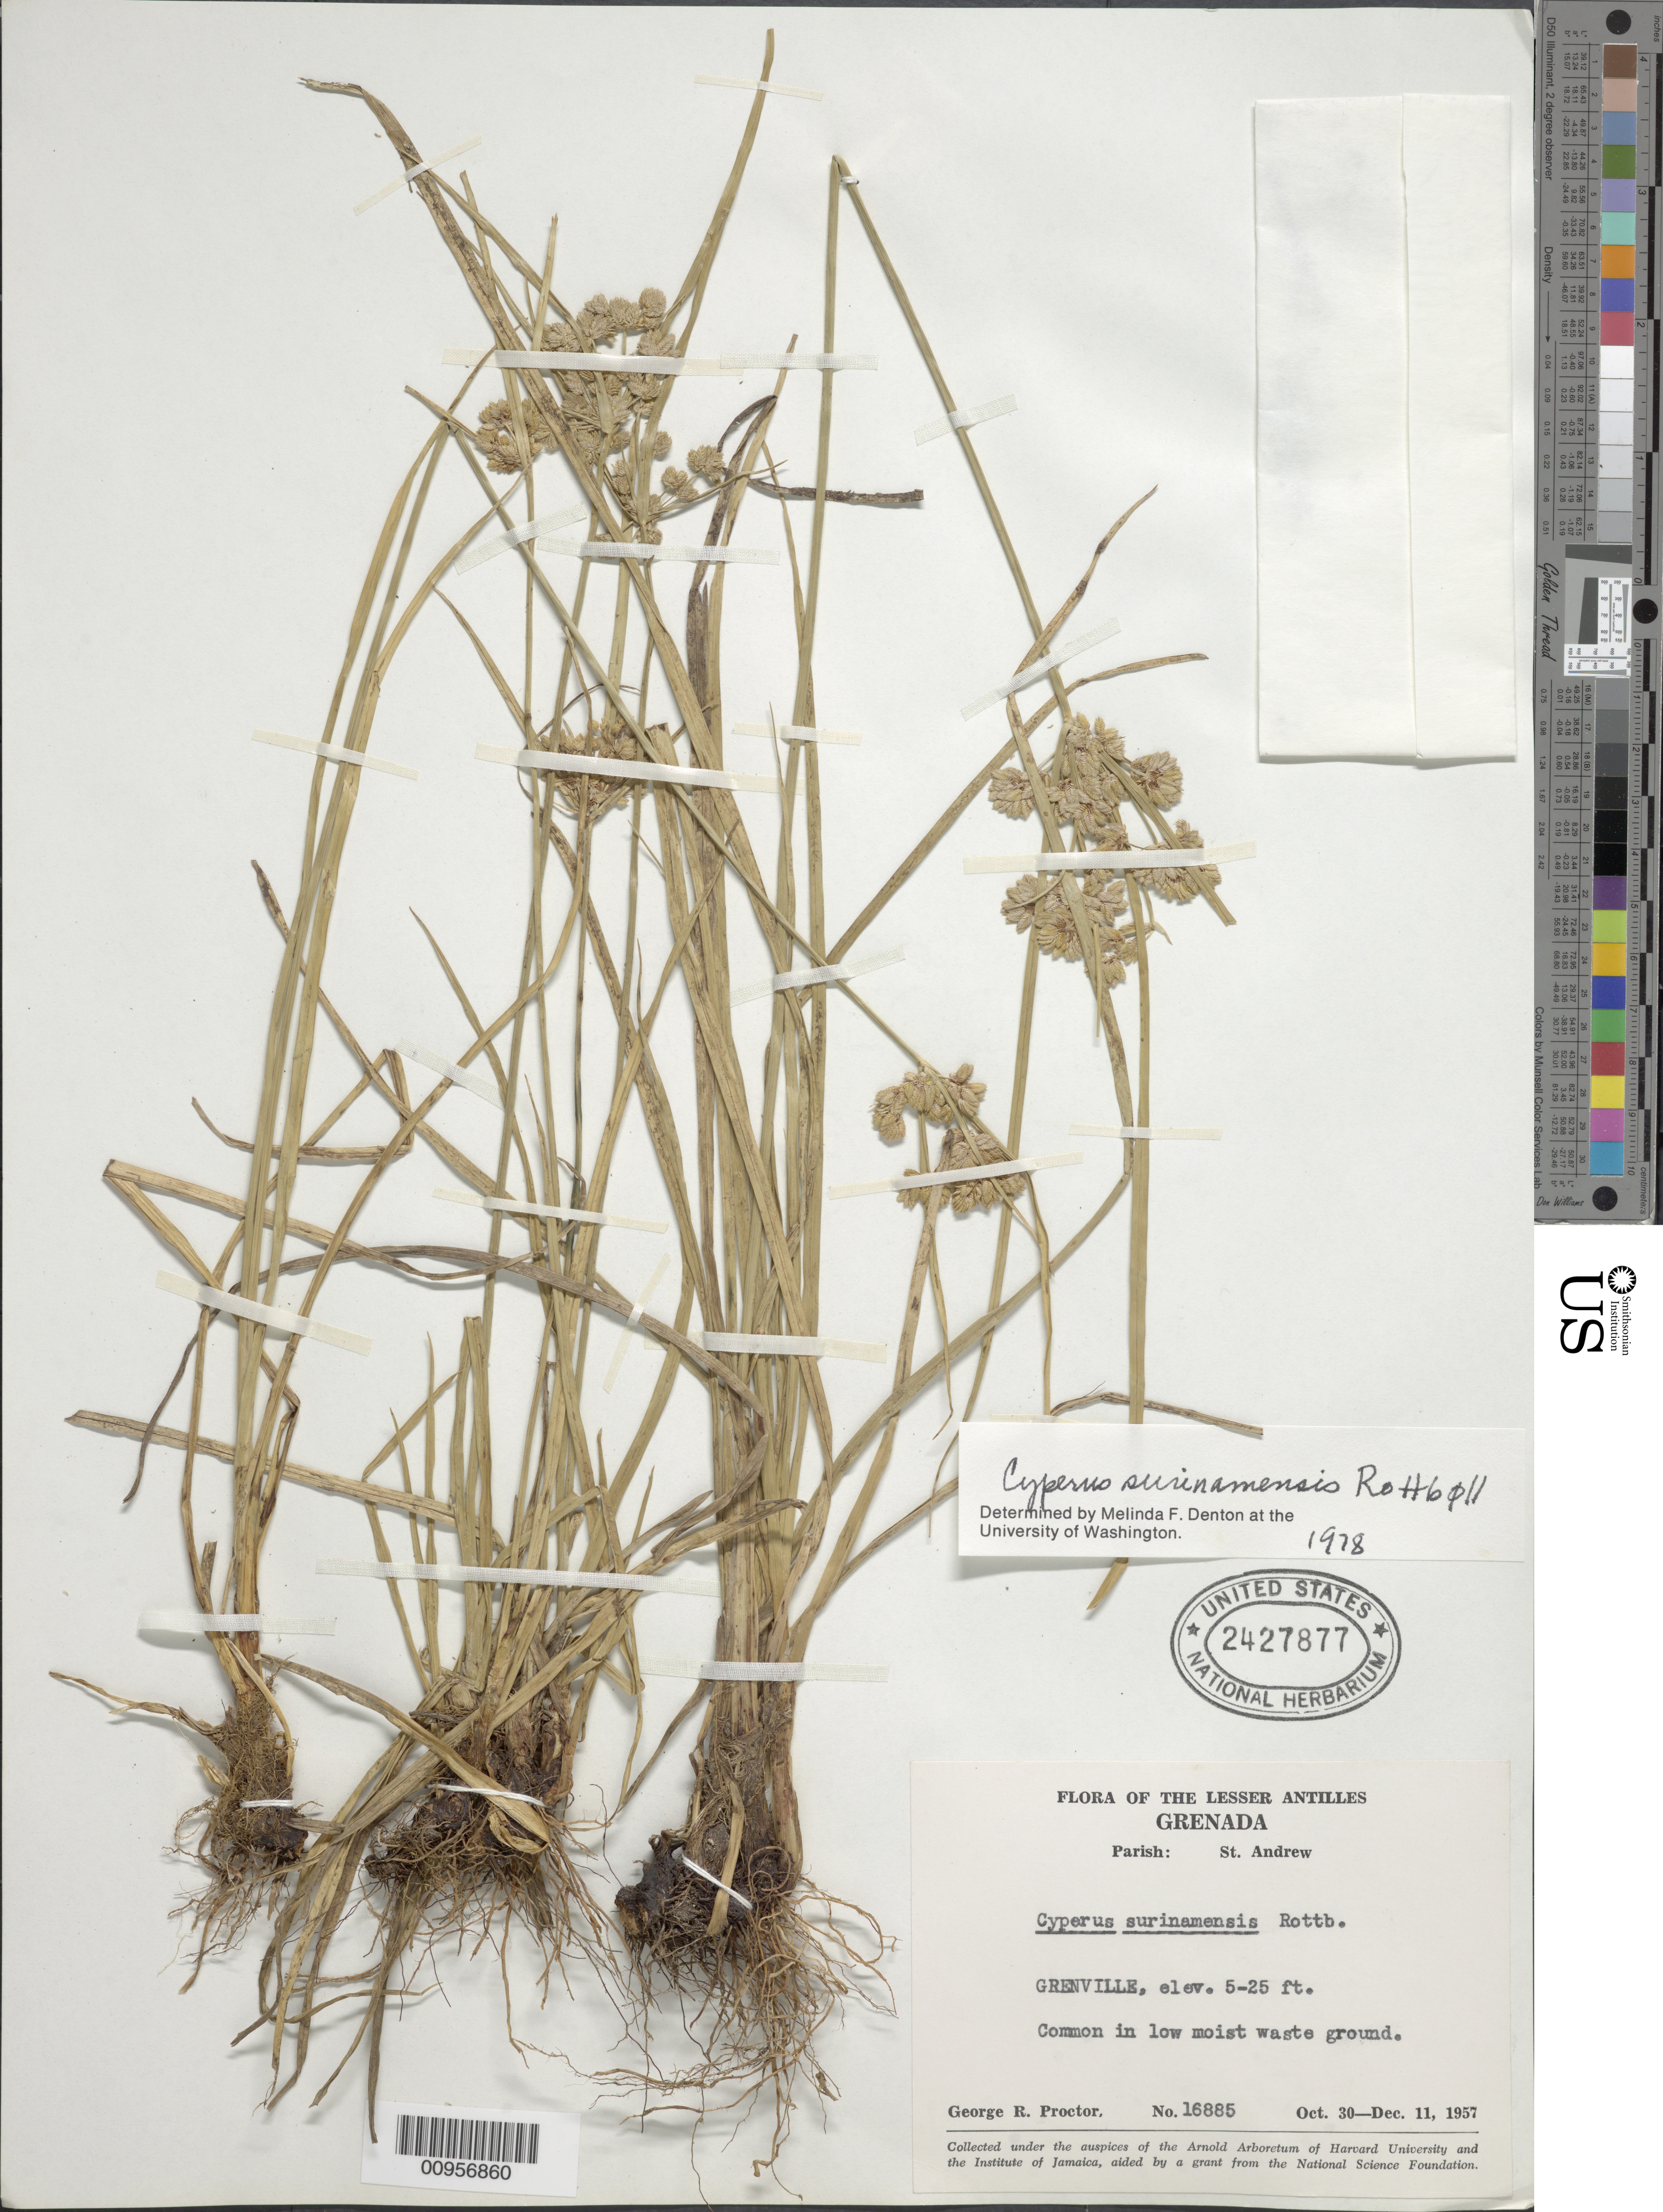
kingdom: Plantae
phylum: Tracheophyta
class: Liliopsida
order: Poales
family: Cyperaceae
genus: Cyperus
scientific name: Cyperus surinamensis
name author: Rottb.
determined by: Denton, M. F.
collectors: G. R. Proctor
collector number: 16885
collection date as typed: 30 Oct 1957 to 11 Dec 1957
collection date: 1957-10-30/1957-12-11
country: Grenada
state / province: Saint Andrew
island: Grenada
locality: Grenville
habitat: Low moist waste ground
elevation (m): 2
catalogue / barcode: US 2427877